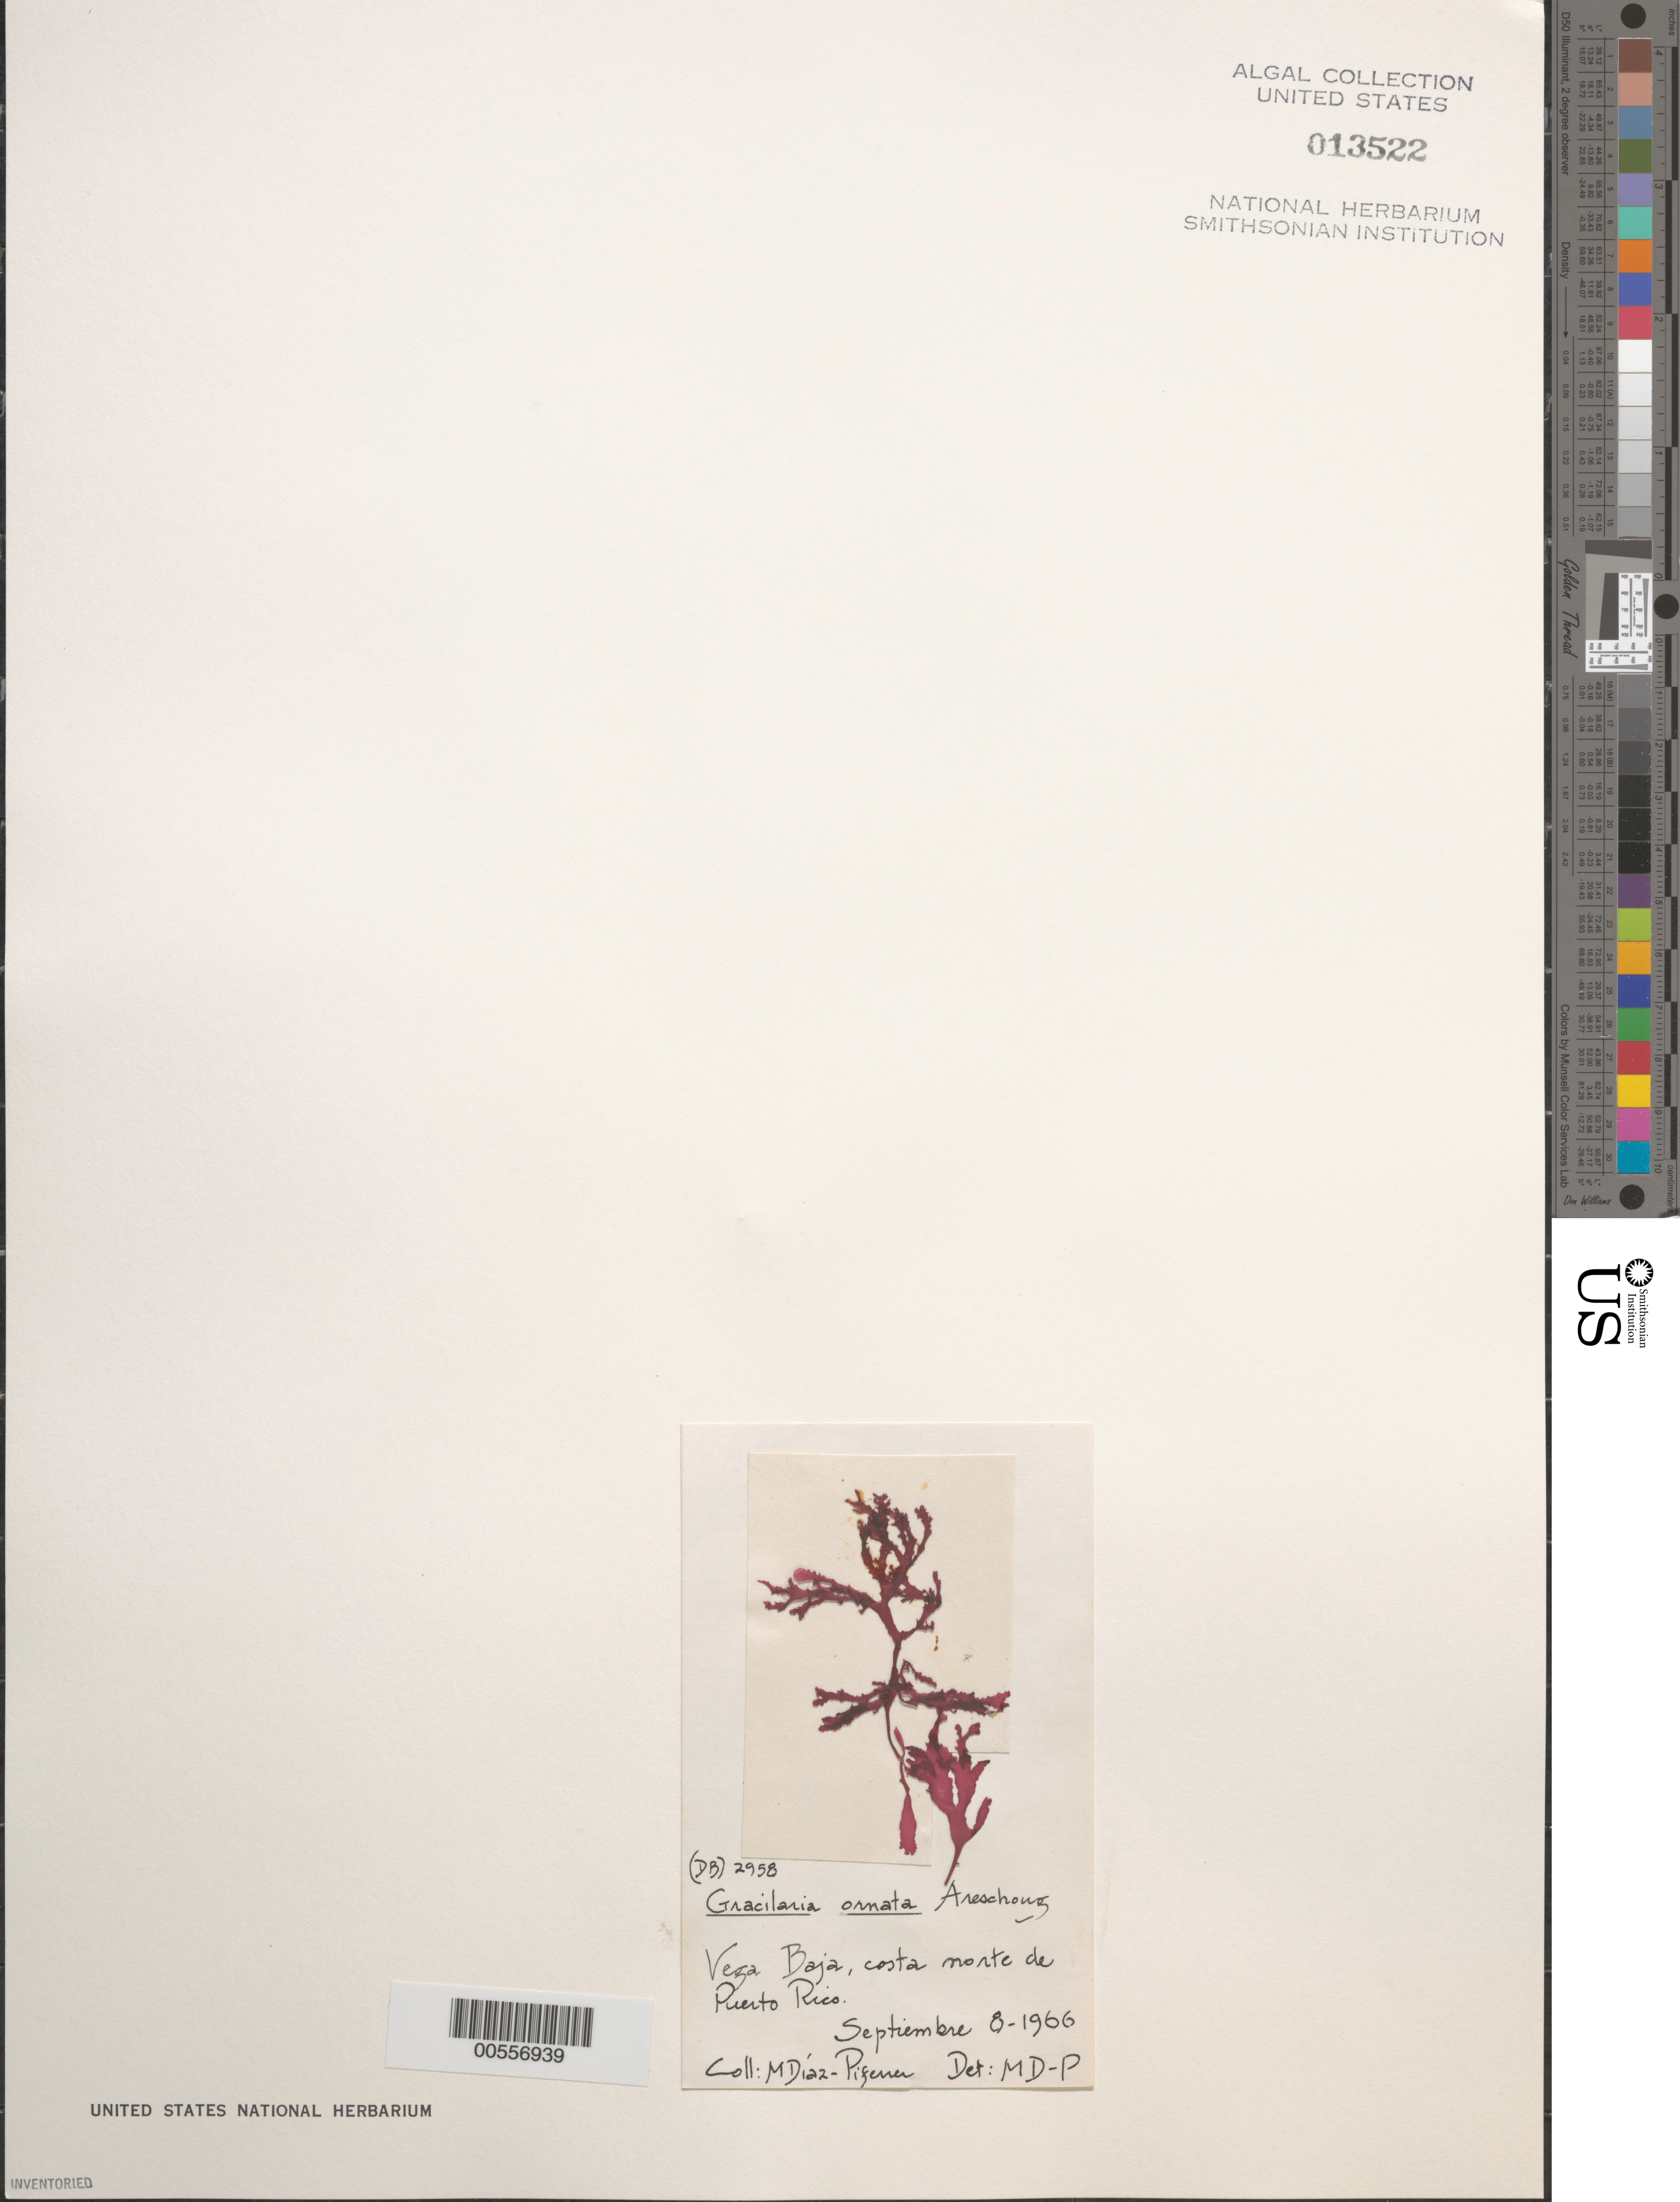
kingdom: Plantae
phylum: Rhodophyta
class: Florideophyceae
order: Gracilariales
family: Gracilariaceae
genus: Gracilaria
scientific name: Gracilaria ornata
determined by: Diaz-Piferrer, M.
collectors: M. Diaz-Piferrer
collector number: Db-2958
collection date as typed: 08 Sep 1966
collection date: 1966-09-08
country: Puerto Rico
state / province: Vega Baja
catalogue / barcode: US 13522